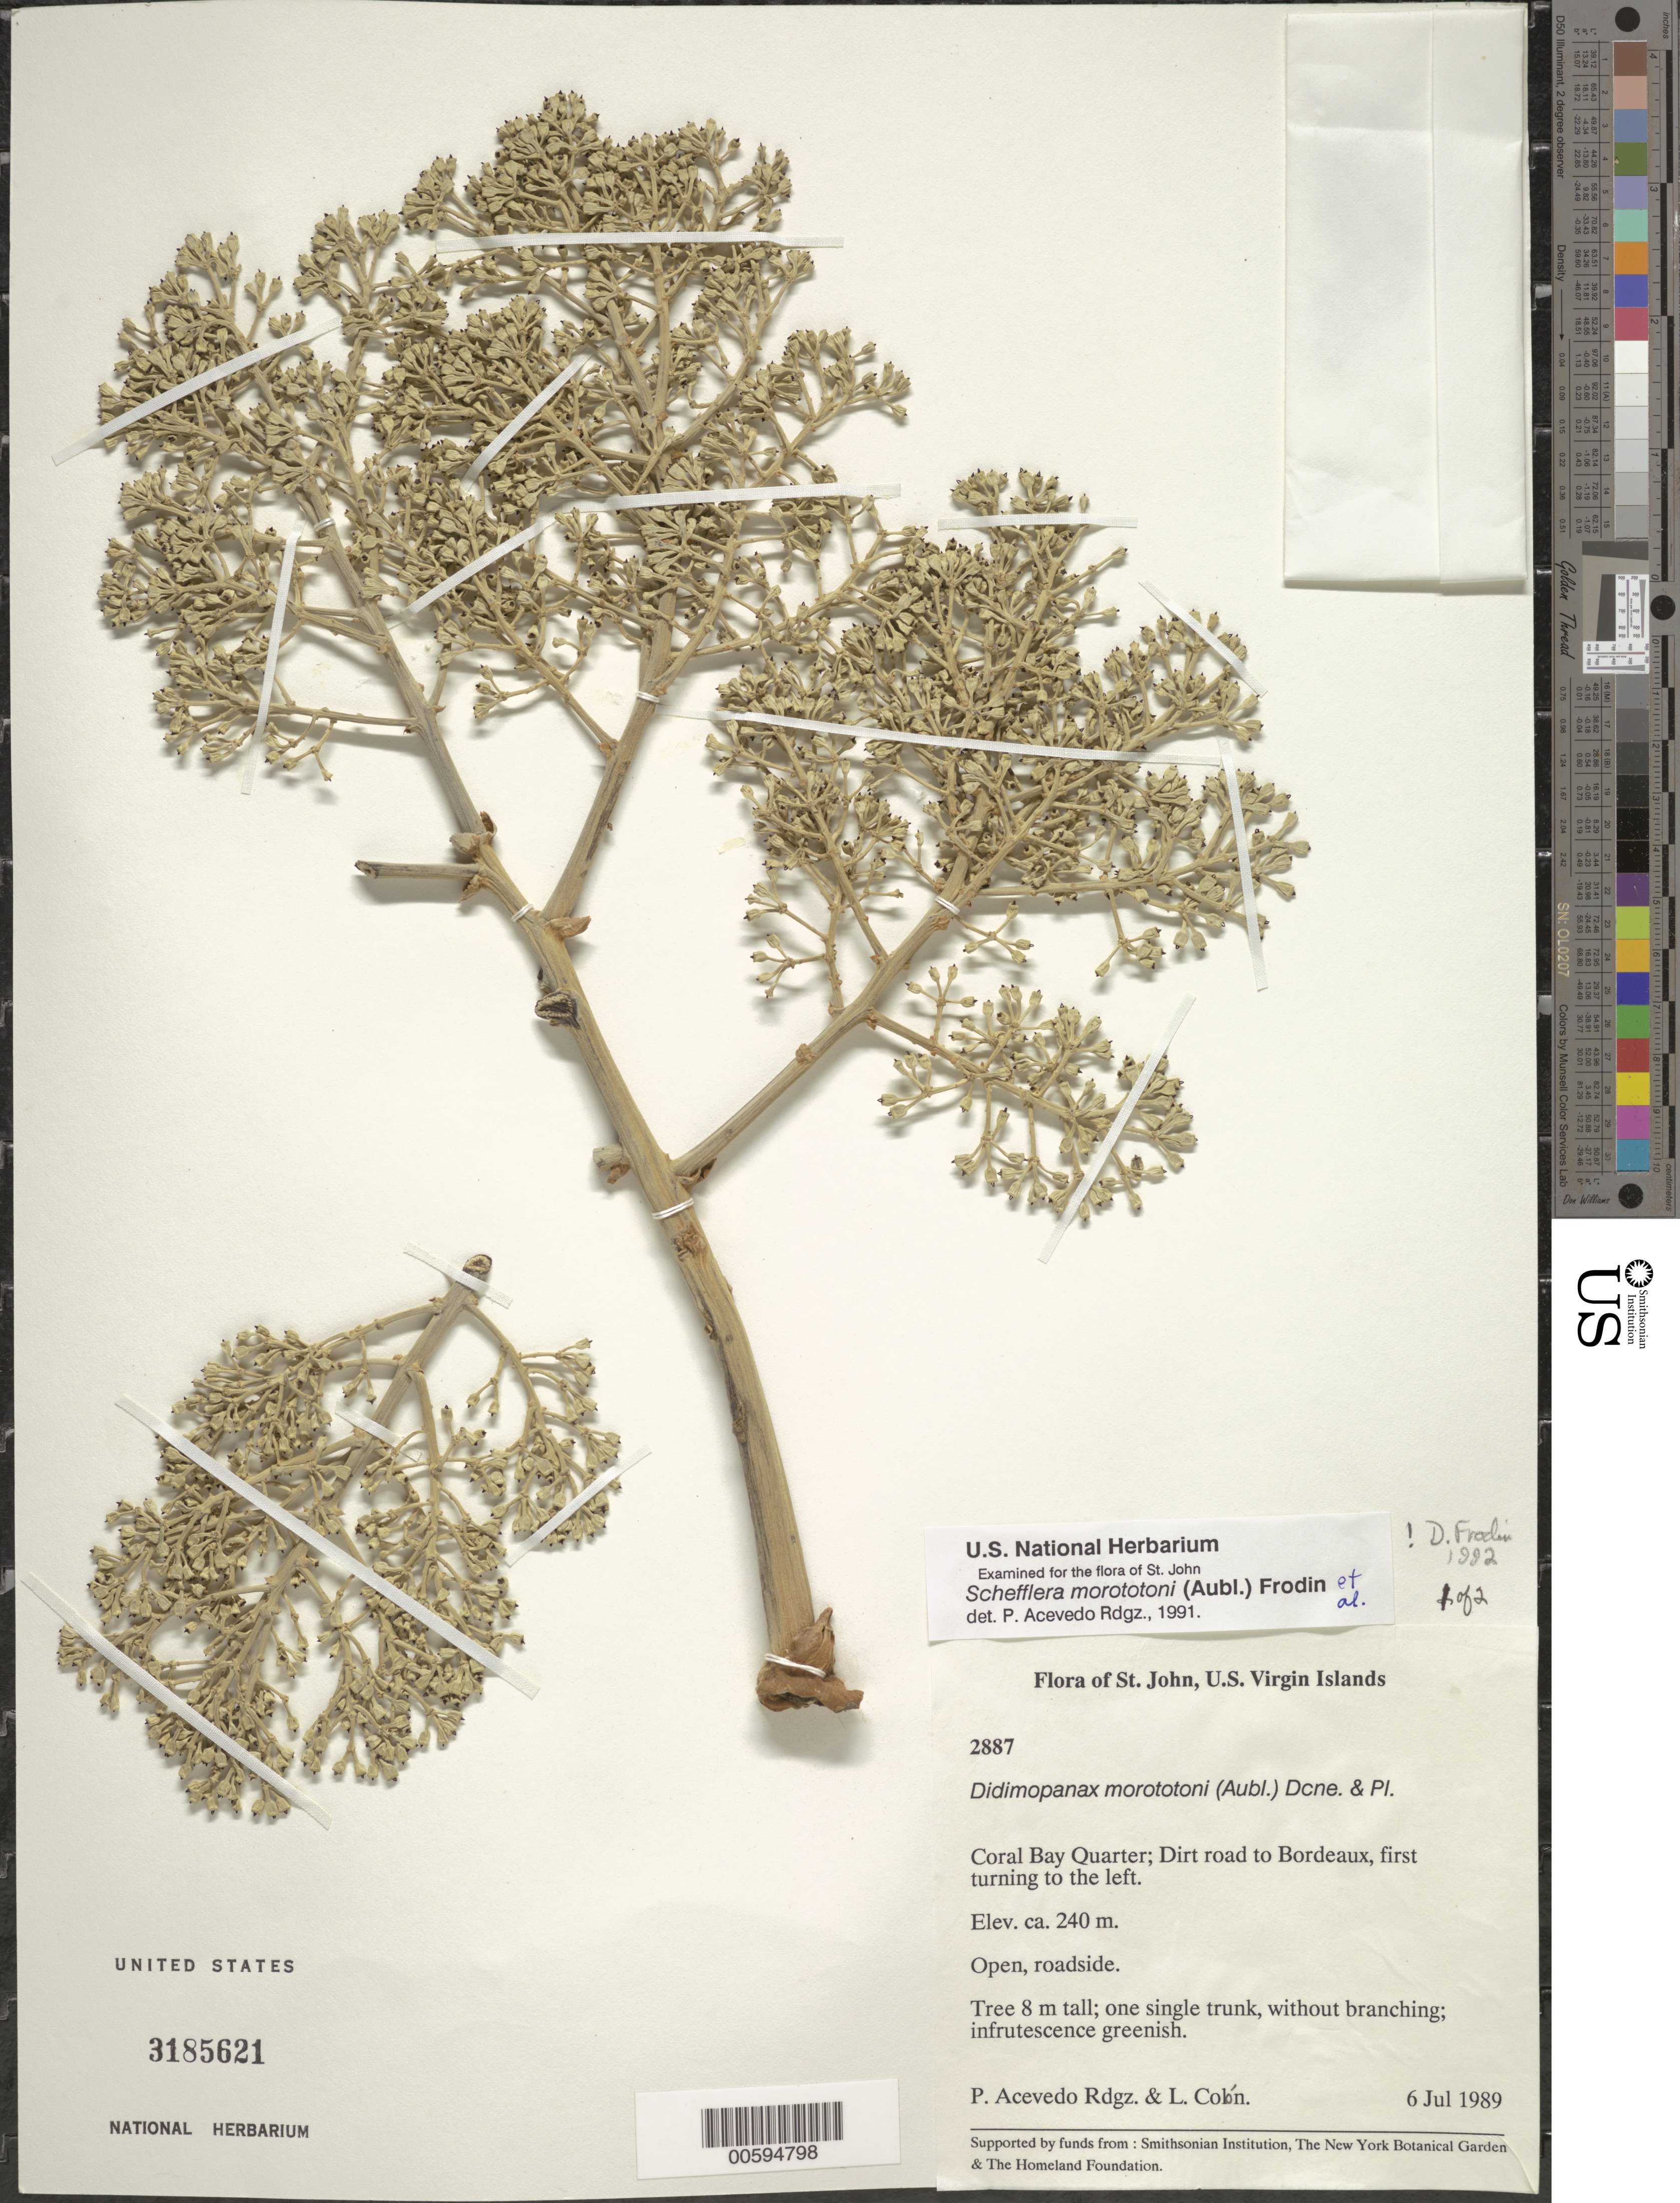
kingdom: Plantae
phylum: Tracheophyta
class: Magnoliopsida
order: Apiales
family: Araliaceae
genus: Schefflera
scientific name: Schefflera morototoni (Aubl.) Maguire, Steyerm. & Frodin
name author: (Aubl.) Maguire et al.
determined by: Frodin, D. G.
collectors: P. Acevedo-Rodr. & L. Colon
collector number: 2887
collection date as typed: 06 Jul 1989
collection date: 1989-07-06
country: U.S. Virgin Islands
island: St. John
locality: Road to Bordeaux Mountain, a few meters from intersection of Center Line Road.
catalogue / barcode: US 3185621